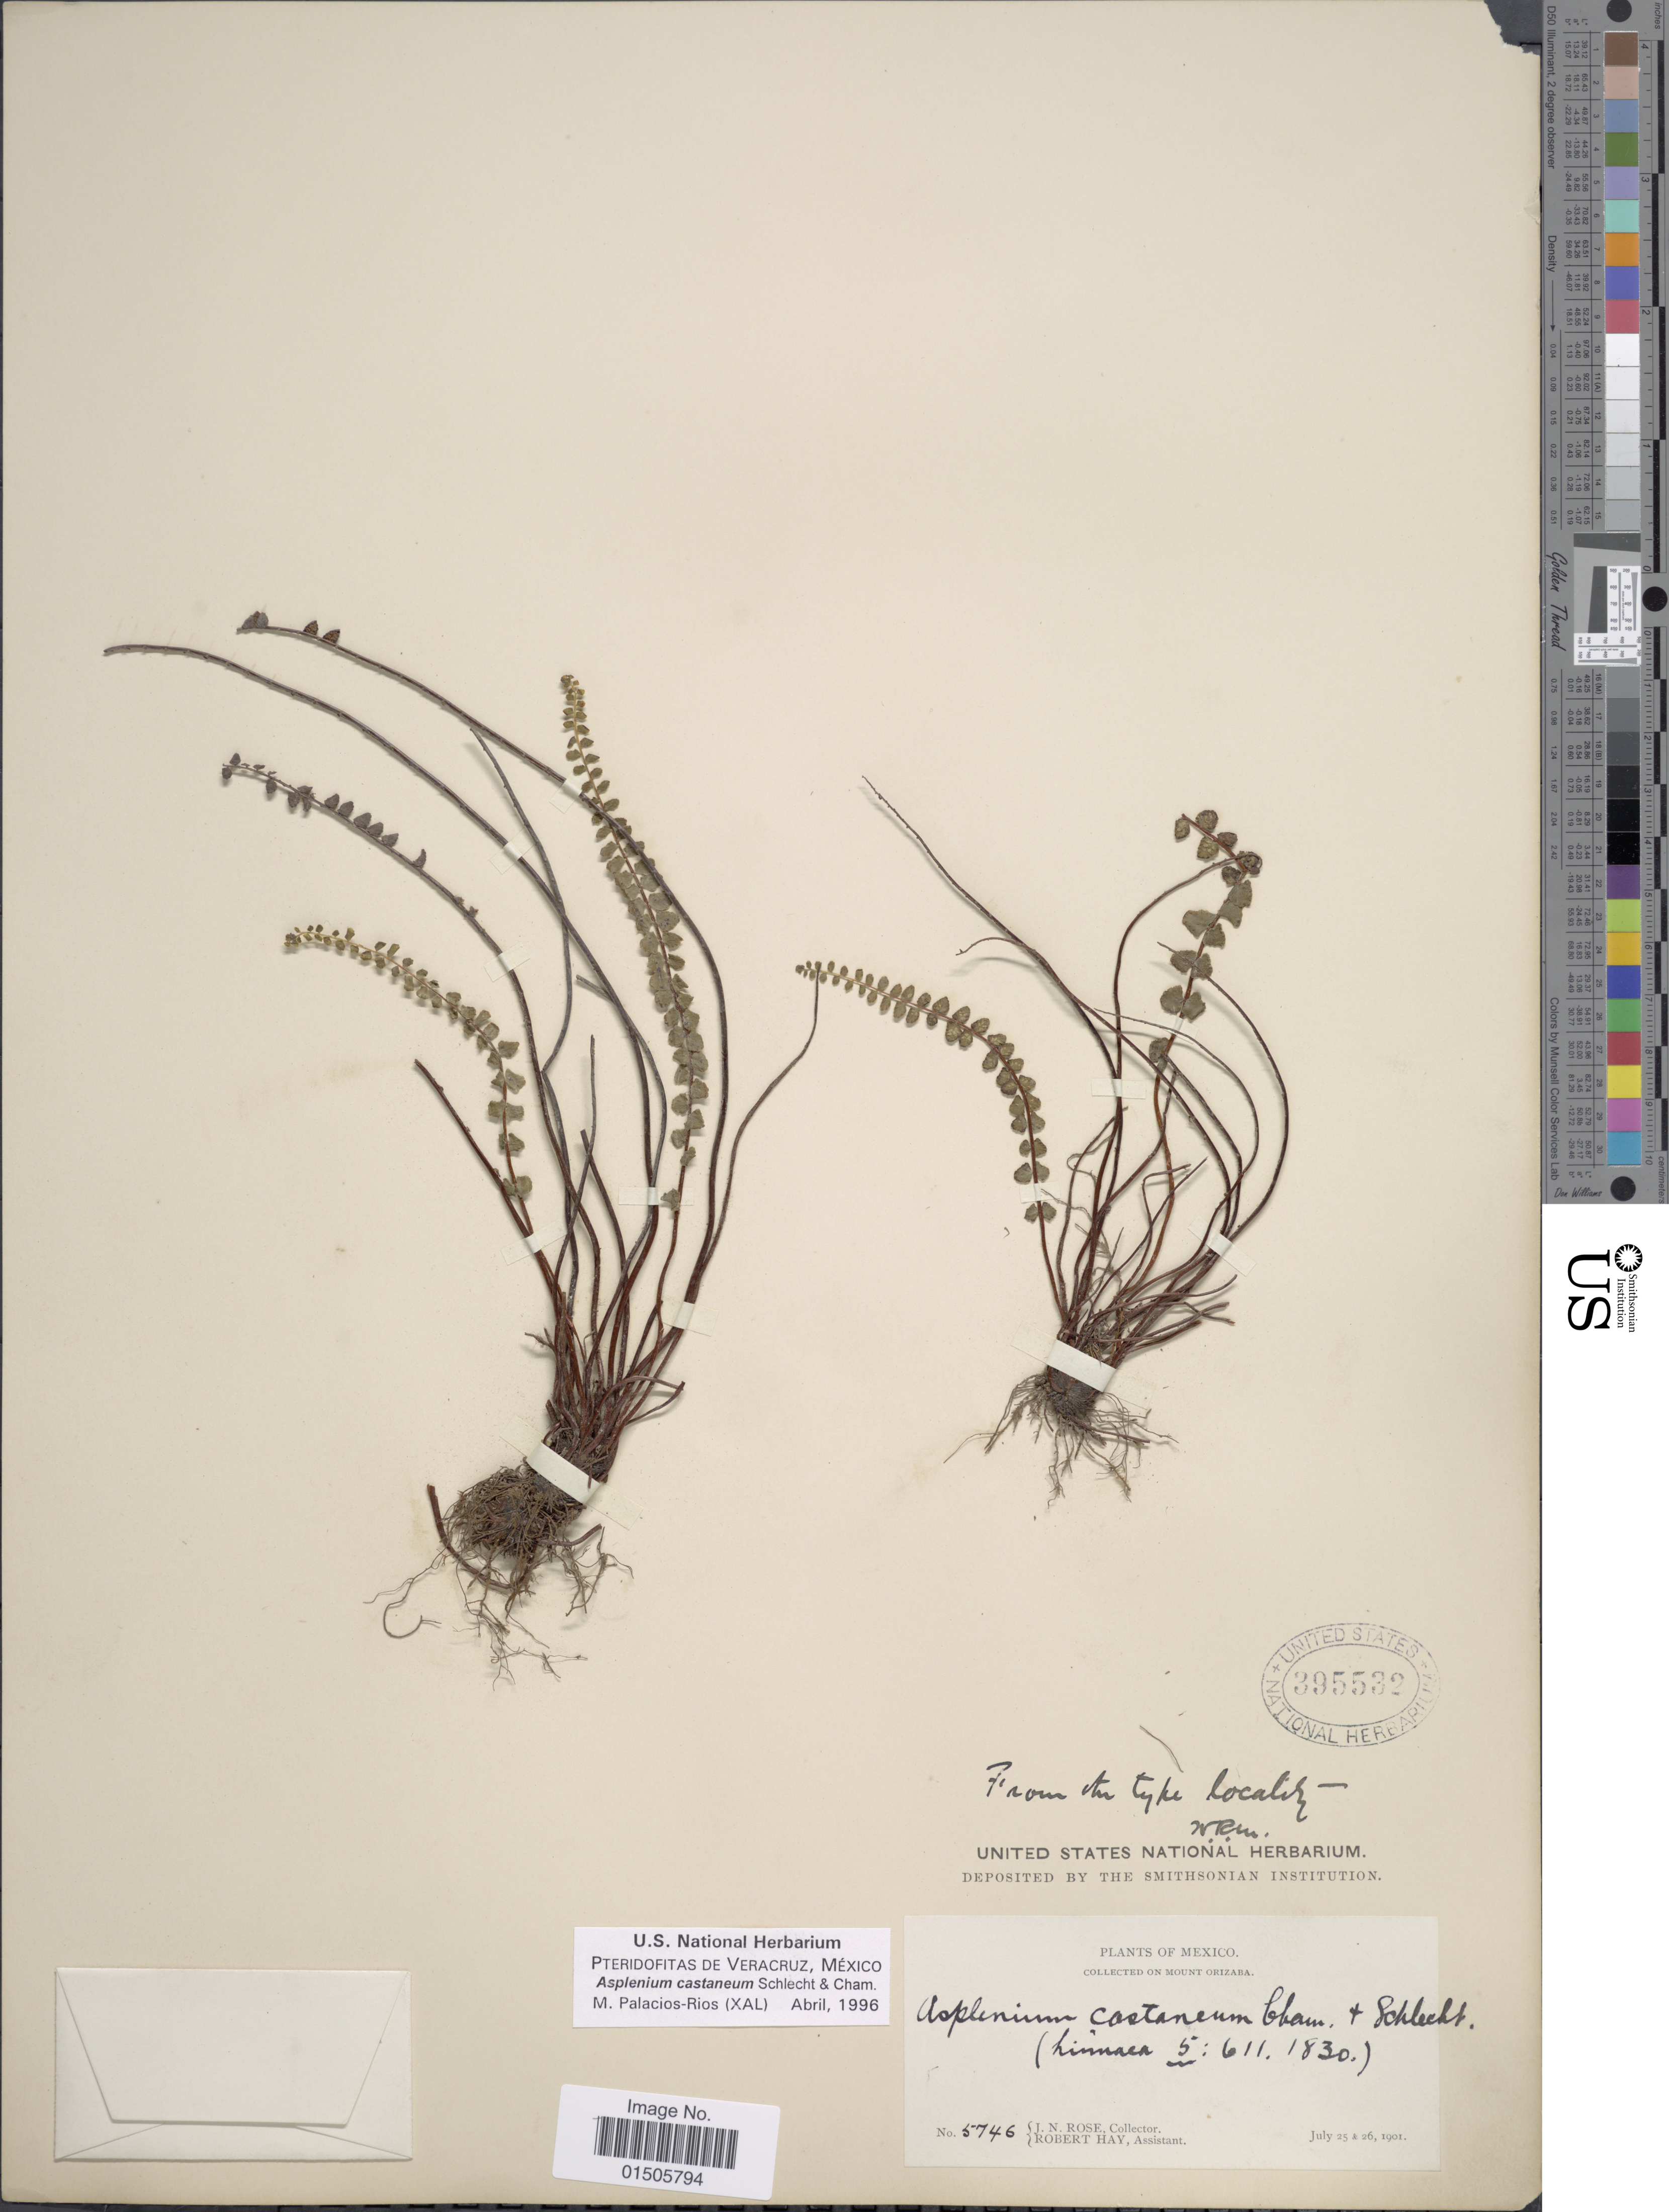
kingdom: Plantae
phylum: Tracheophyta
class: Polypodiopsida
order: Polypodiales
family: Aspleniaceae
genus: Asplenium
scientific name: Asplenium castaneum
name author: Schltdl. & Cham.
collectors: J. N. Rose & R. H. Hay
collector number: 5746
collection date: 1901-07-25/1901-07-26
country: Mexico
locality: Mount Orizaba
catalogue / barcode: US 395532